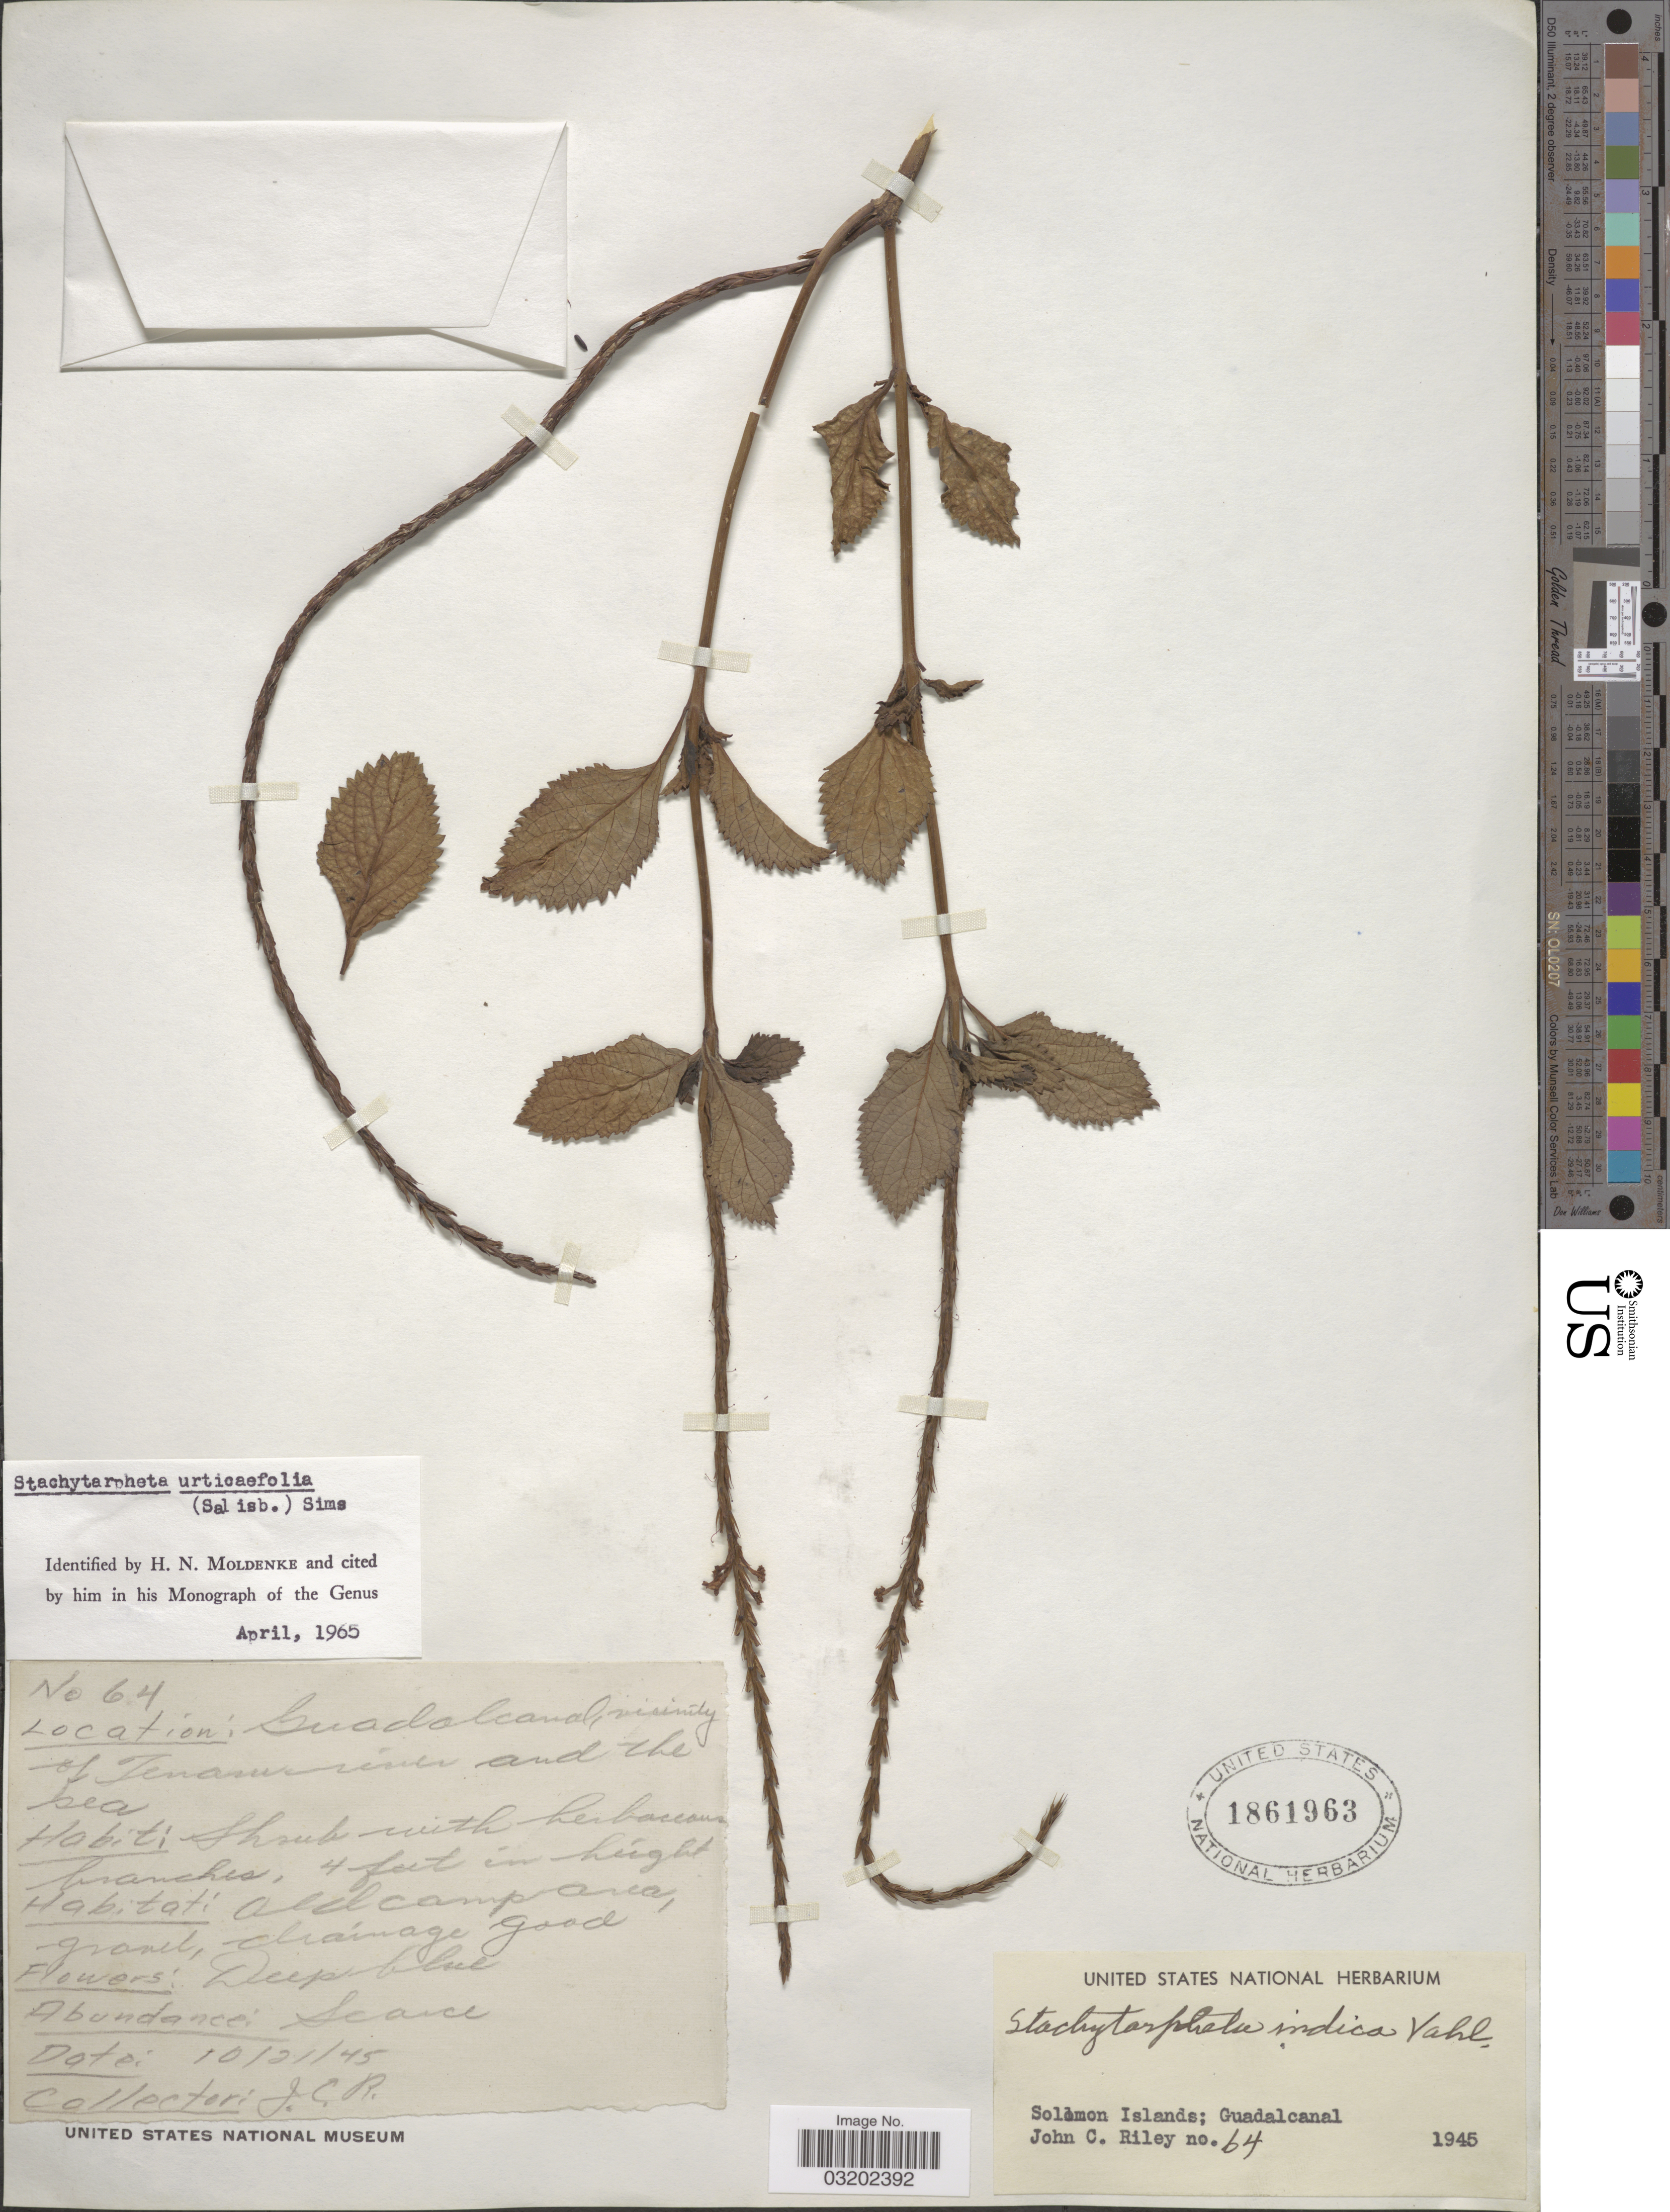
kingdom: Plantae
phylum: Tracheophyta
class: Magnoliopsida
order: Lamiales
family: Verbenaceae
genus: Stachytarpheta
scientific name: Stachytarpheta urticifolia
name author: Sims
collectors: J. Riley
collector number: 64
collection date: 1945-10-21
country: Solomon Islands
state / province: Solomon Islands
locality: Guadalcanal, vicinity of Tenaru river and the sea.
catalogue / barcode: US 1861963